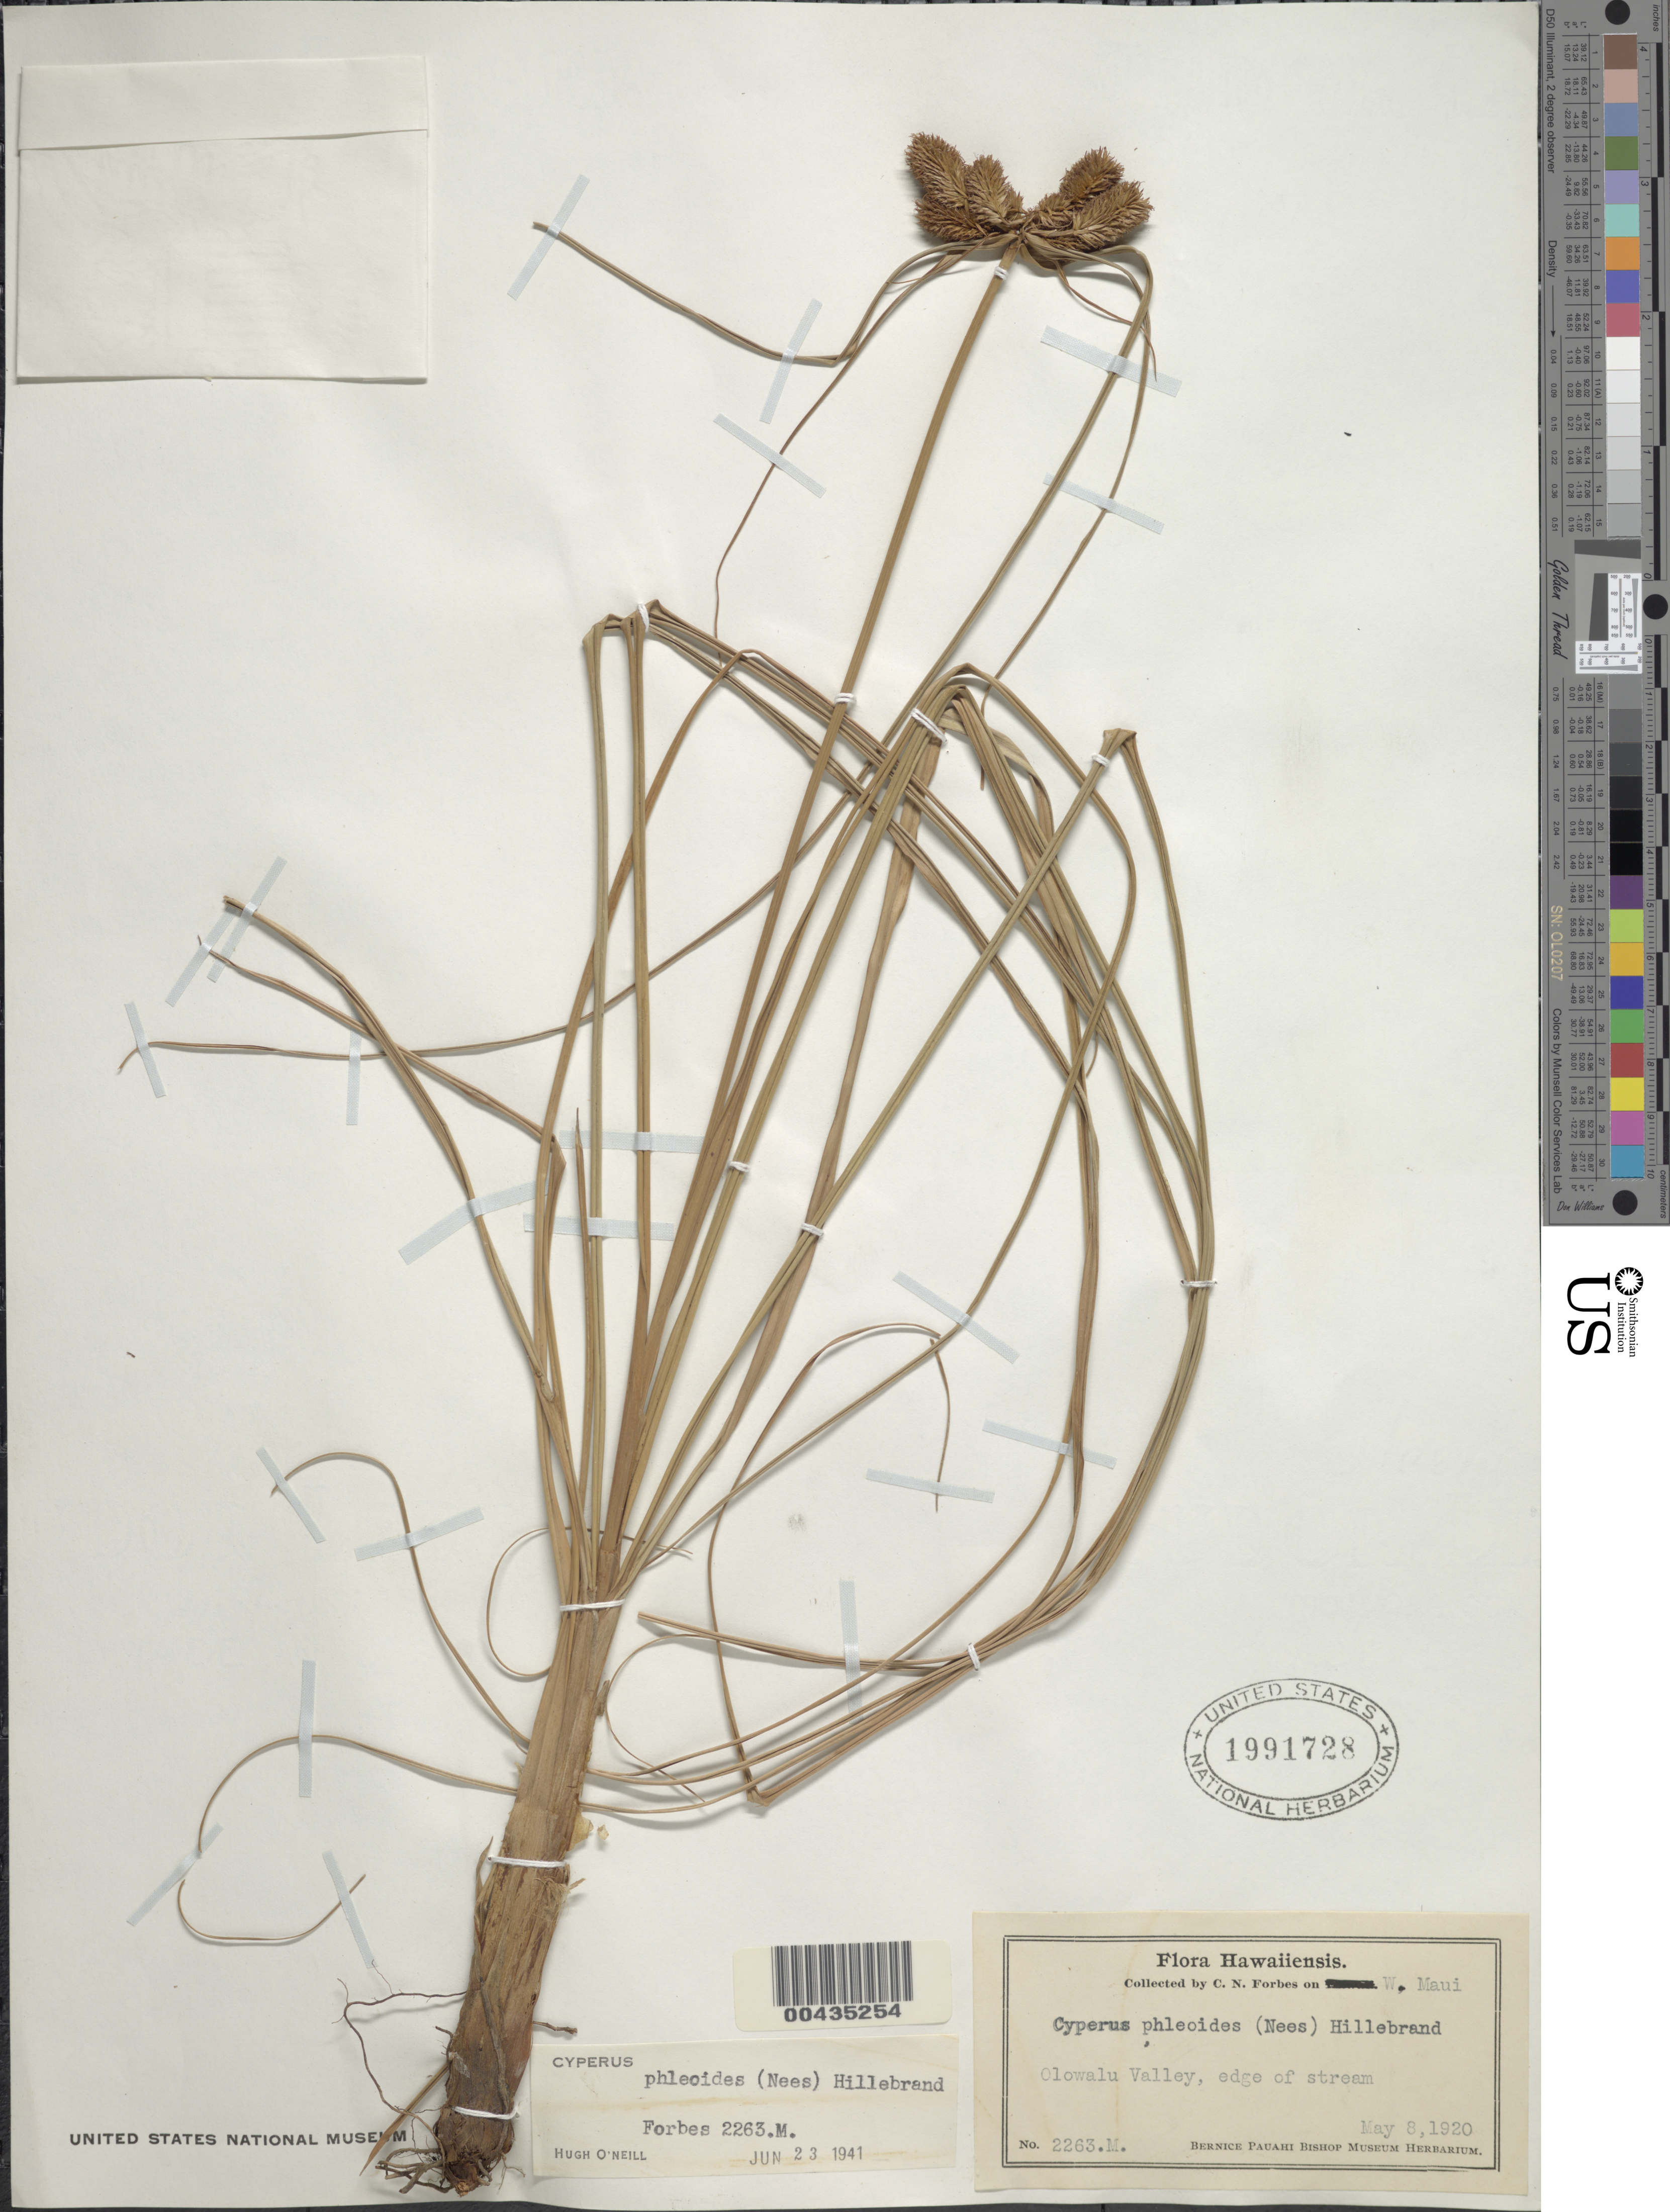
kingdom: Plantae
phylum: Tracheophyta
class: Liliopsida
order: Poales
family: Cyperaceae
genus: Cyperus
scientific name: Cyperus phleoides var. phleoides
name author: (Nees ex Kunth) Hillebr.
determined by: Strong, Mark T., (BOT), Smithsonian Institution - National Museum of Natural History (UNITED STATES)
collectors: C. N. Forbes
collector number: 2263.M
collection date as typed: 8 May 1920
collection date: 1920-05-08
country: United States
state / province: Hawaii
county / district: Maui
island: Maui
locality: Olowalu Valley, West Maui.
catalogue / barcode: US 1991728